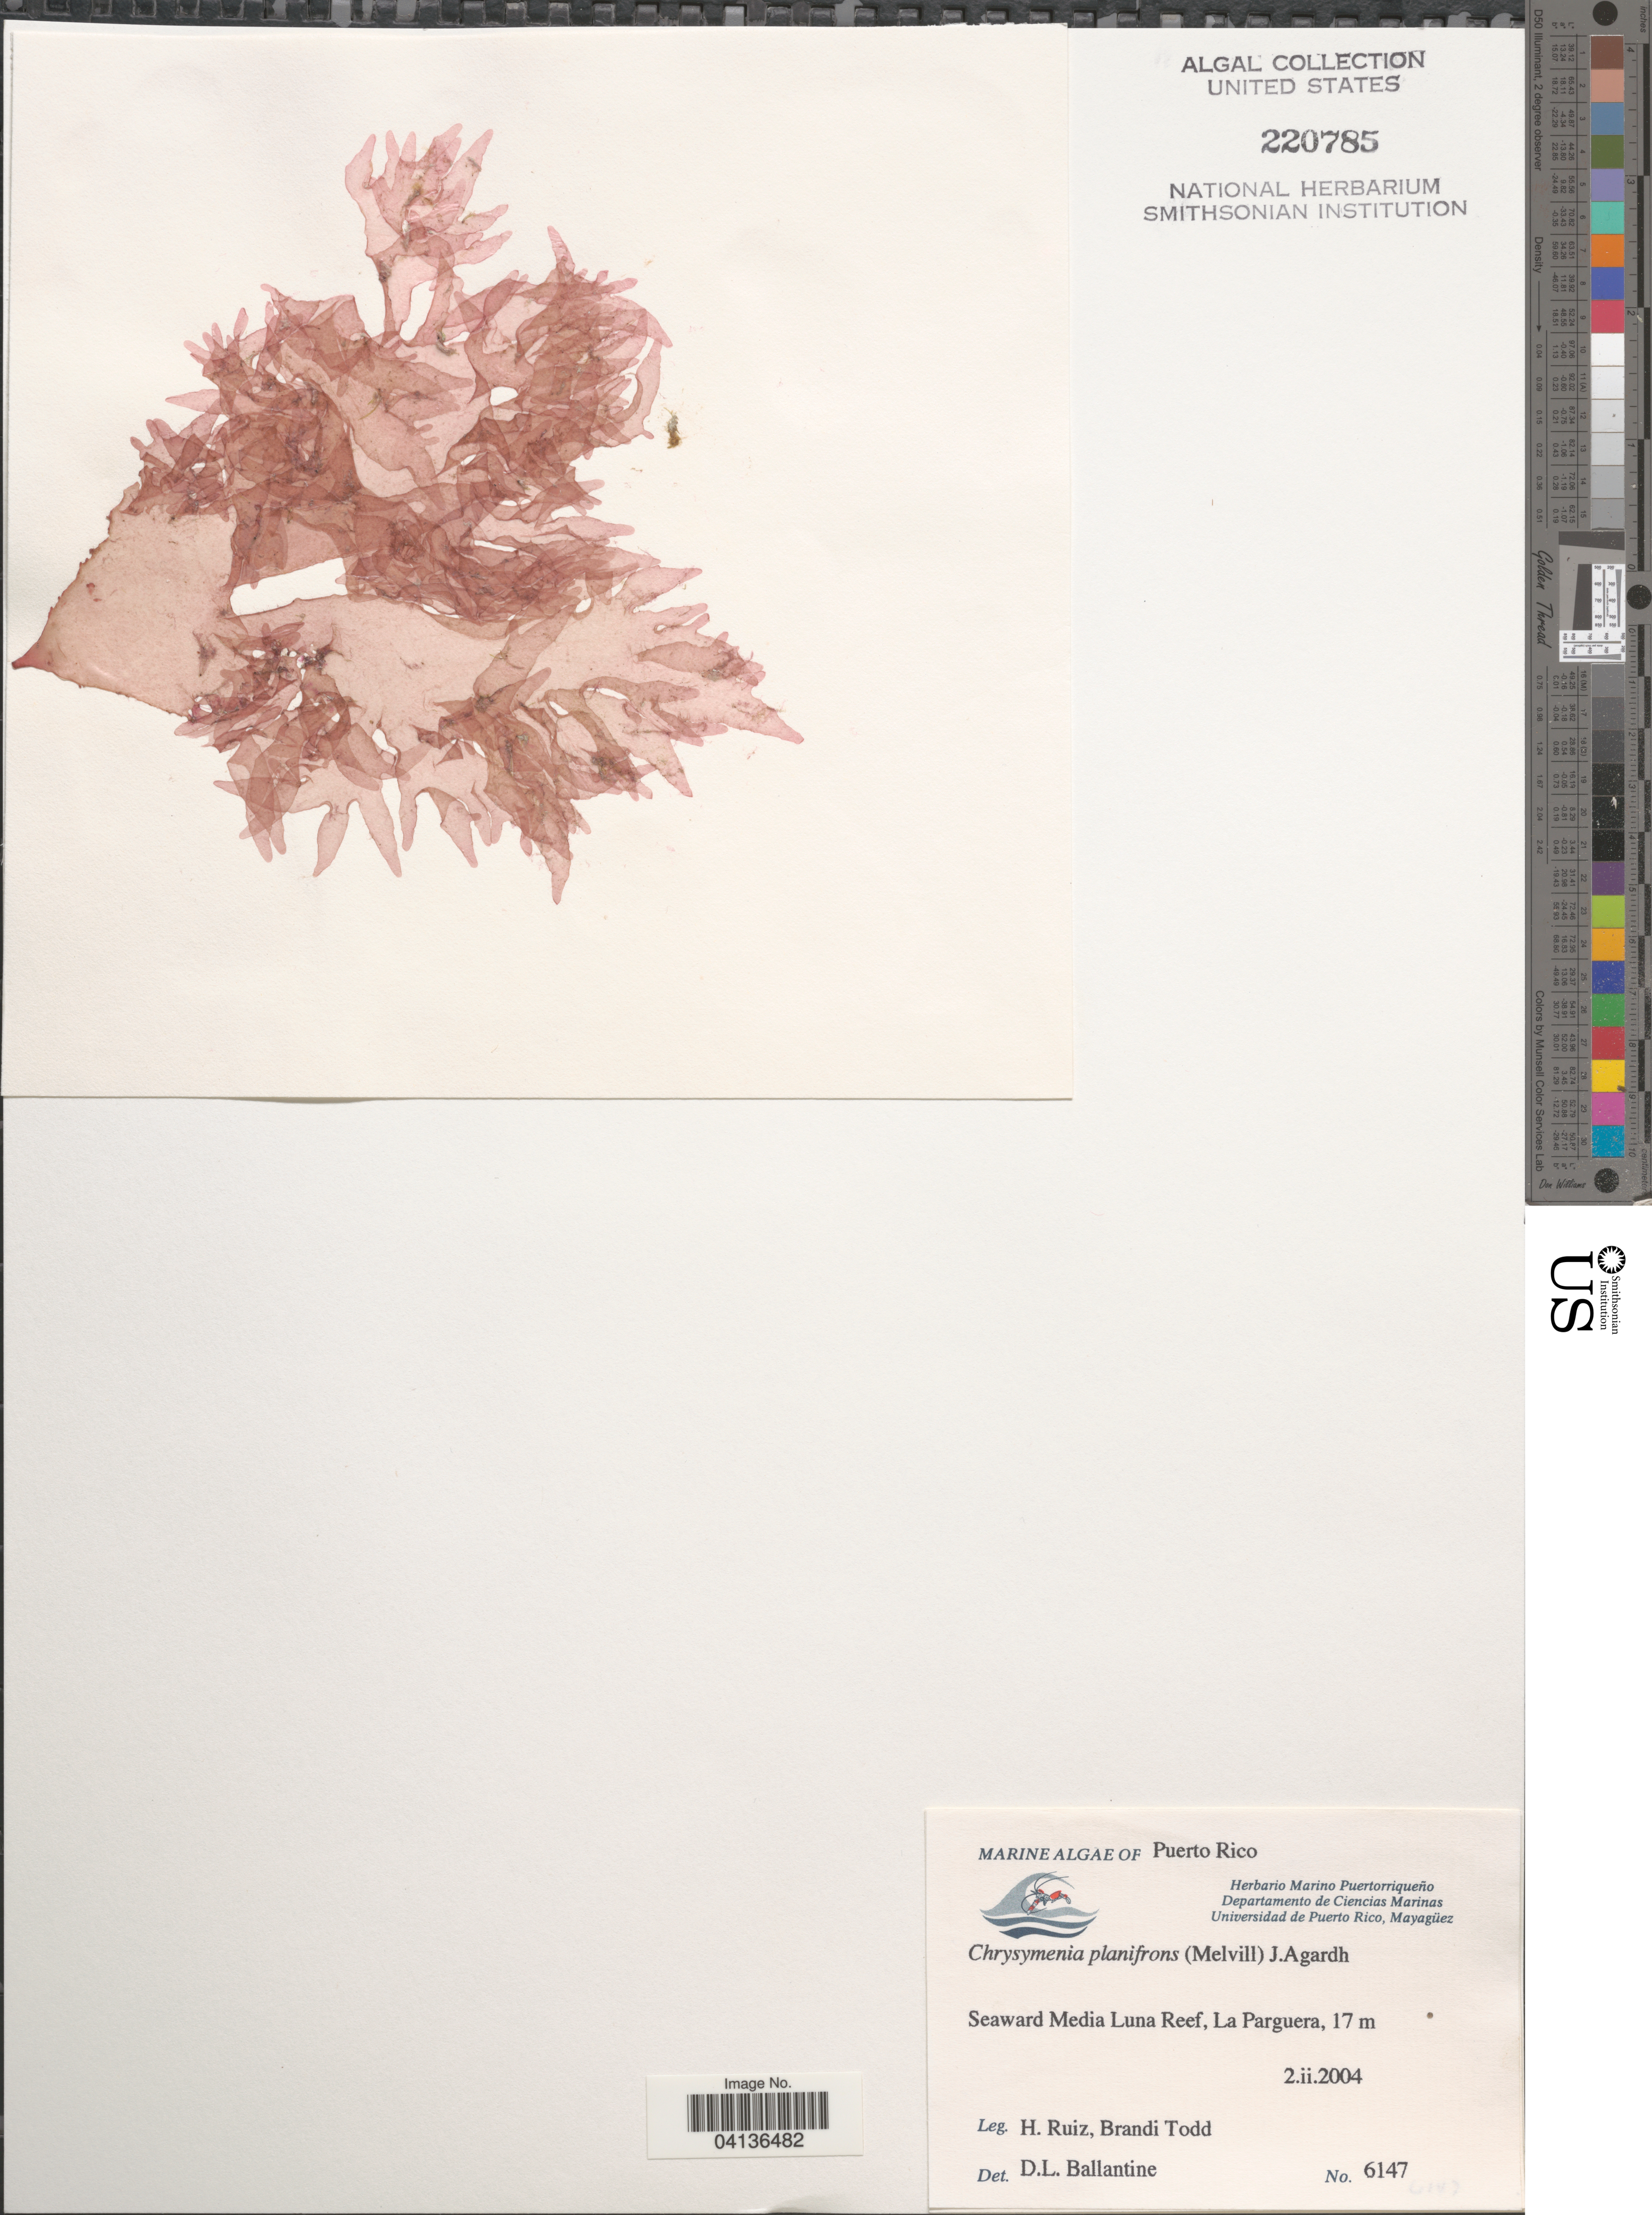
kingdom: Plantae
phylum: Rhodophyta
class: Florideophyceae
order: Rhodymeniales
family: Rhodymeniaceae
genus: Chrysymenia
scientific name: Chrysymenia planifrons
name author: (Melvill) J. Agardh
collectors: H. Ruiz & B. Todd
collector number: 6147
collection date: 2004-02-02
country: Puerto Rico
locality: Seaward Media Luna Reef, La Parguera.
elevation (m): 17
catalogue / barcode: US 220785